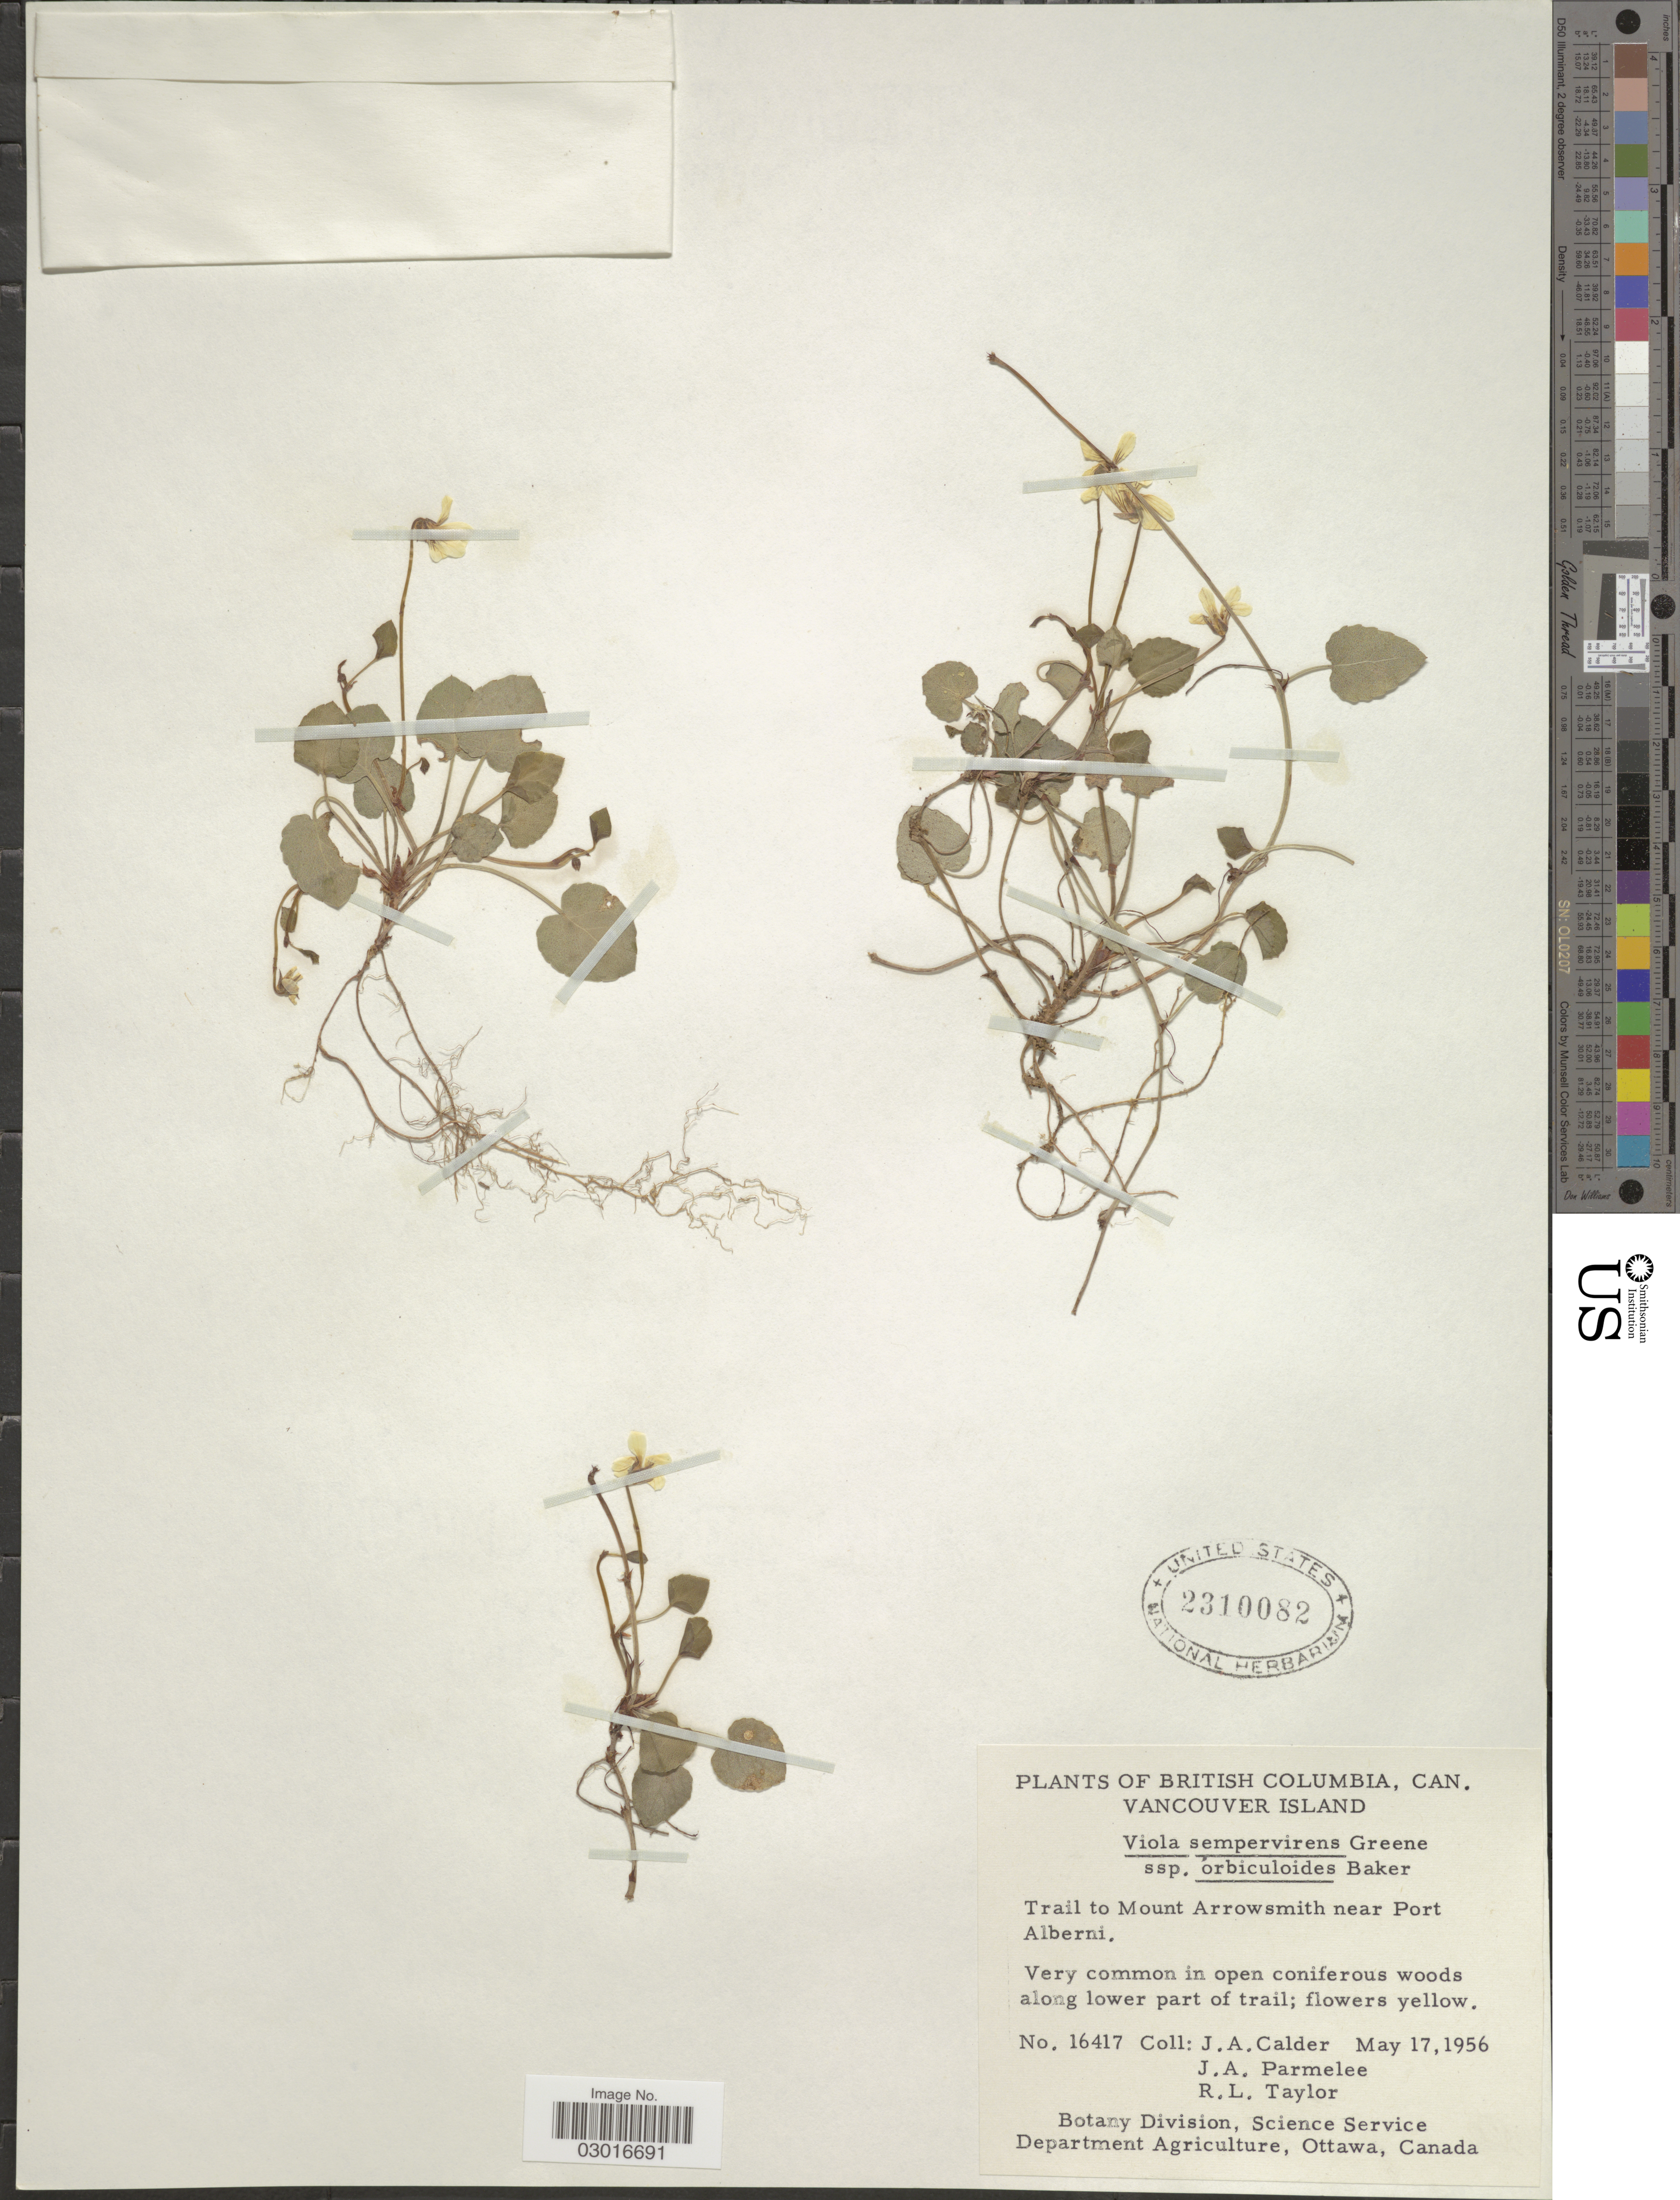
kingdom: Plantae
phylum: Tracheophyta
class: Magnoliopsida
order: Malpighiales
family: Violaceae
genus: Viola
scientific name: Viola sempervirens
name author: Greene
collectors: J. A. Calder, J. A. Parmelee & R. Taylor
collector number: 16417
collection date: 1956-05-17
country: Canada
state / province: British Columbia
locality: Vancouver Island. Trail to Mount Arrowsmith near Port Alberni.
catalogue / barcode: US 2310082